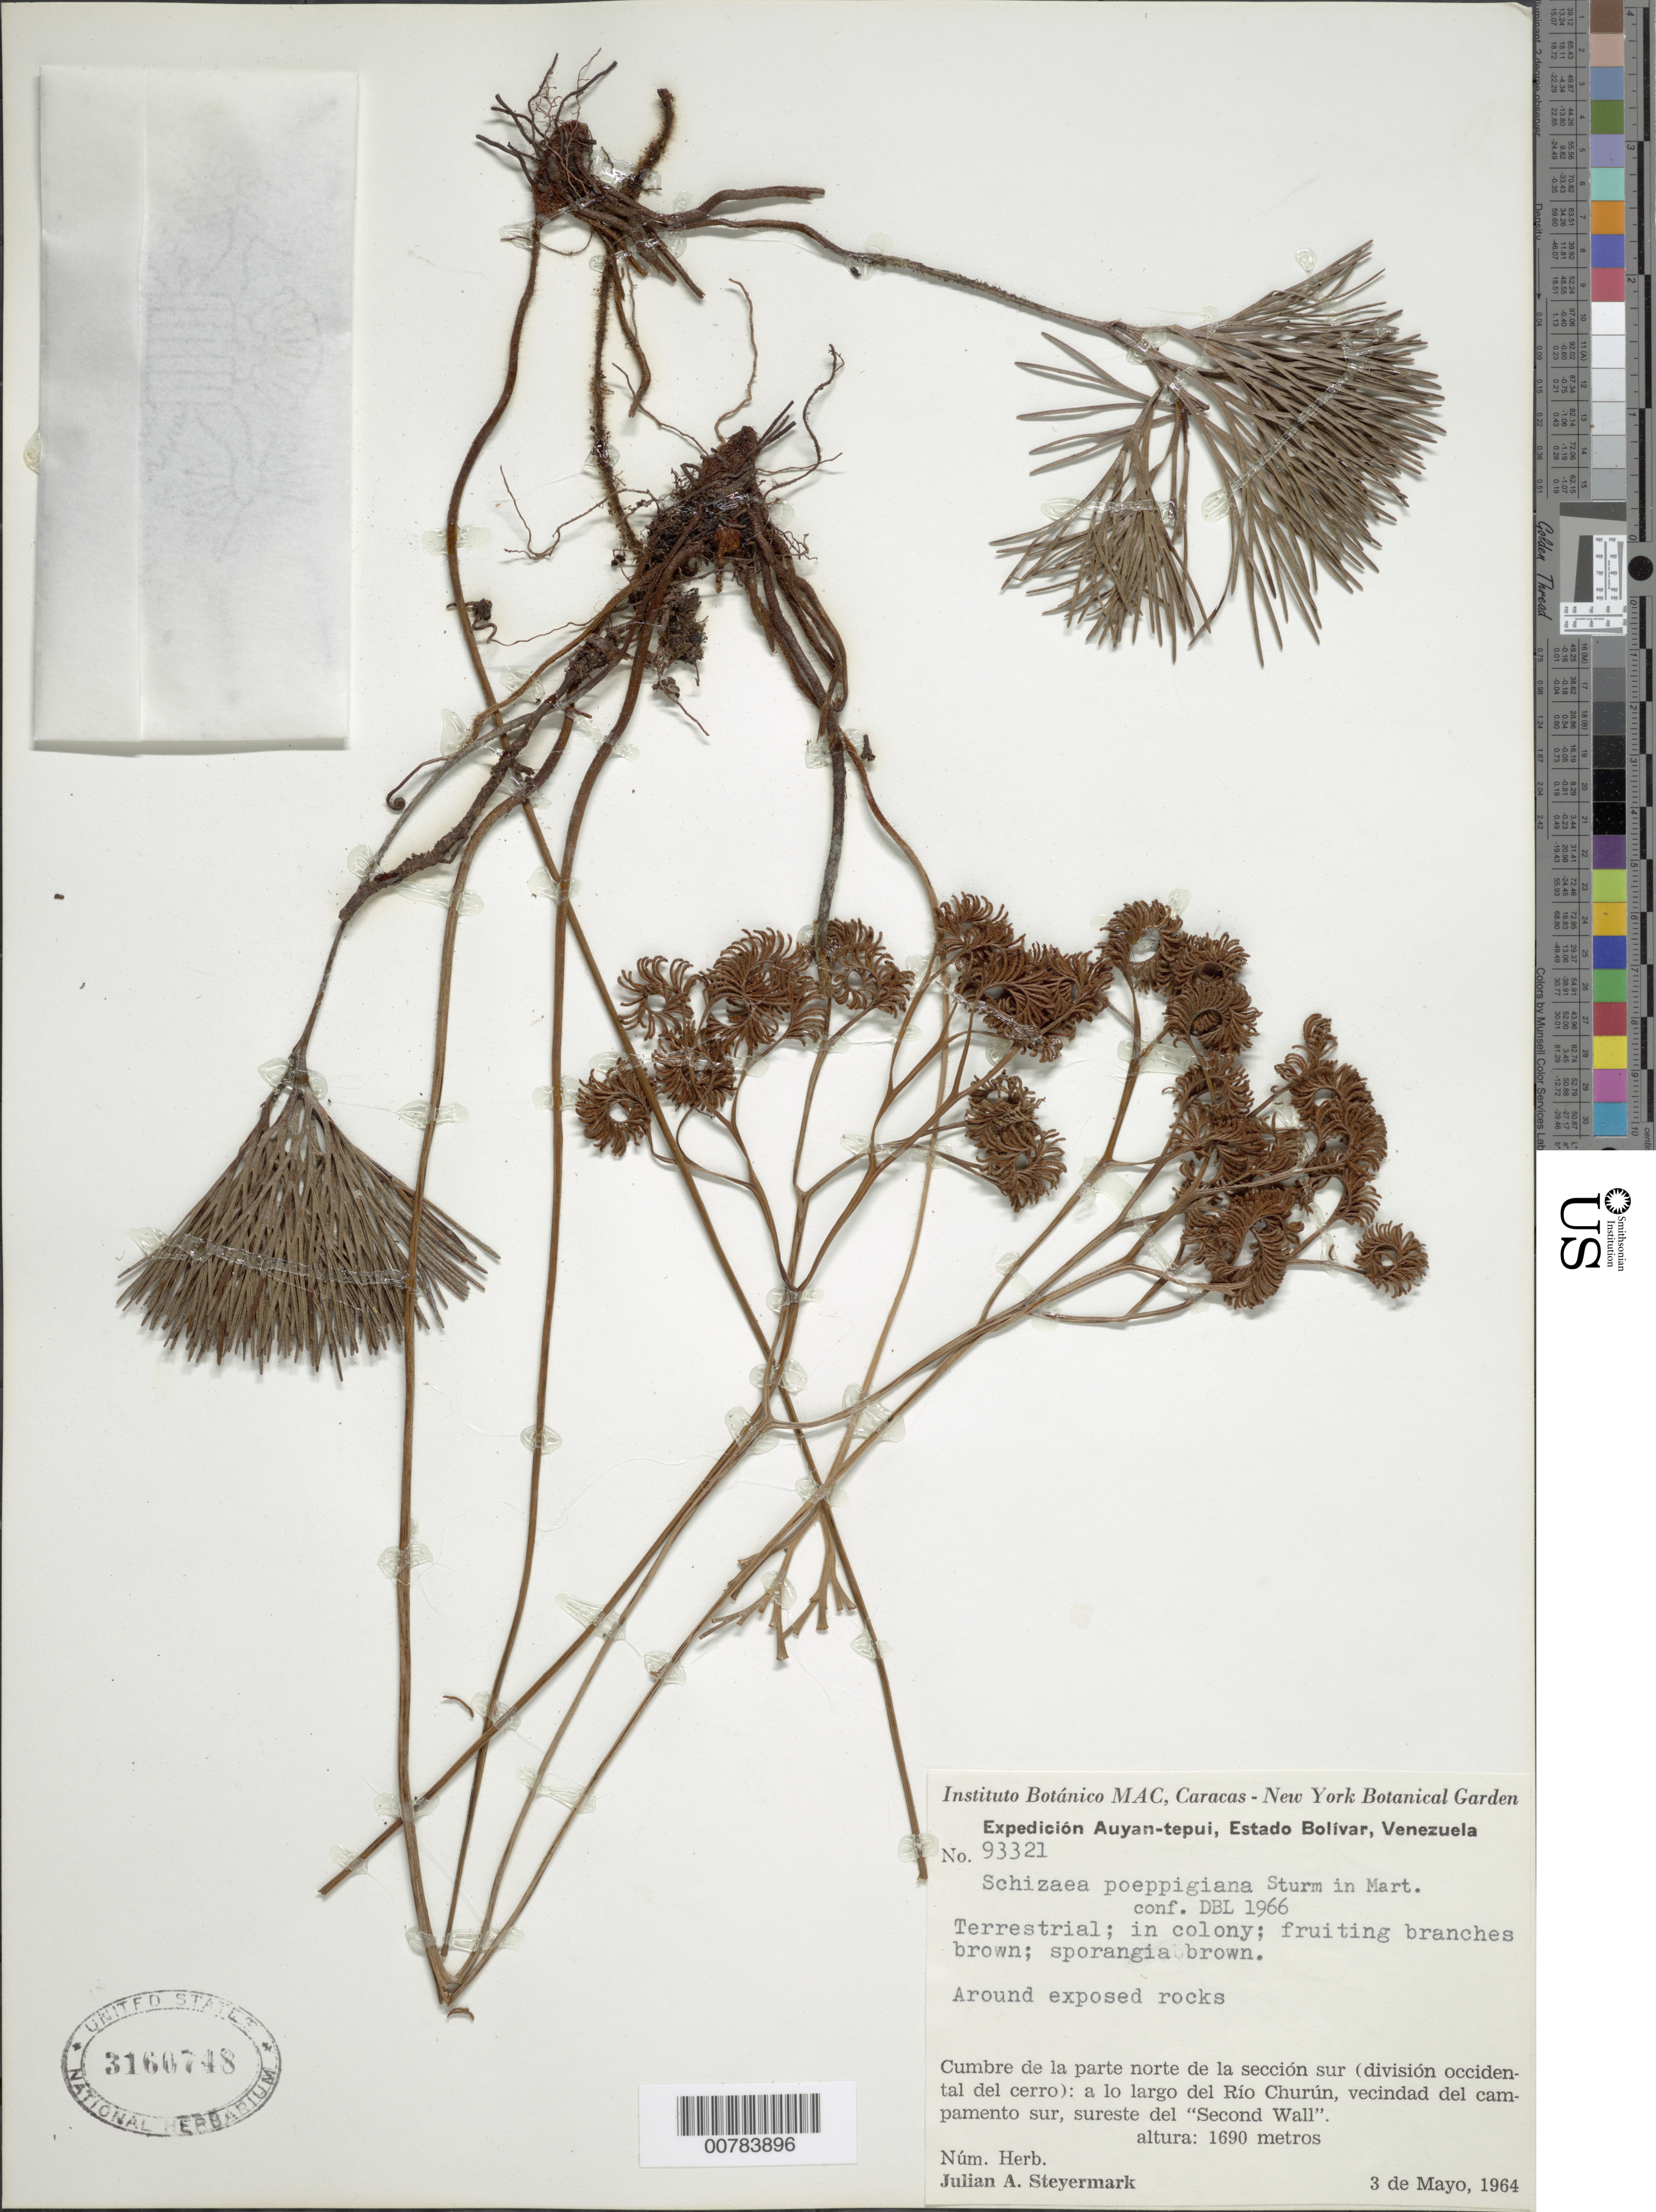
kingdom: Plantae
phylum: Tracheophyta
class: Polypodiopsida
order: Schizaeales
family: Schizaeaceae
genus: Schizaea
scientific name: Schizaea poeppigiana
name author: J.W. Sturm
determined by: Lellinger, David B., (BOT), Smithsonian Institution - National Museum of Natural History (UNITED STATES)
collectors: J. Steyermark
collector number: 93321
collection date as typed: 3-May-64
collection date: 1964-05-03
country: Venezuela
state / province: Bolívar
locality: Auyan-tepuí, cumbre de la parte norte de la seccion sur (division occidental del cerro); Río Churún, vic del campamento sur, SE del "Second Wall"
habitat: Exposed rocks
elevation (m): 1690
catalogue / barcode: US 1360748